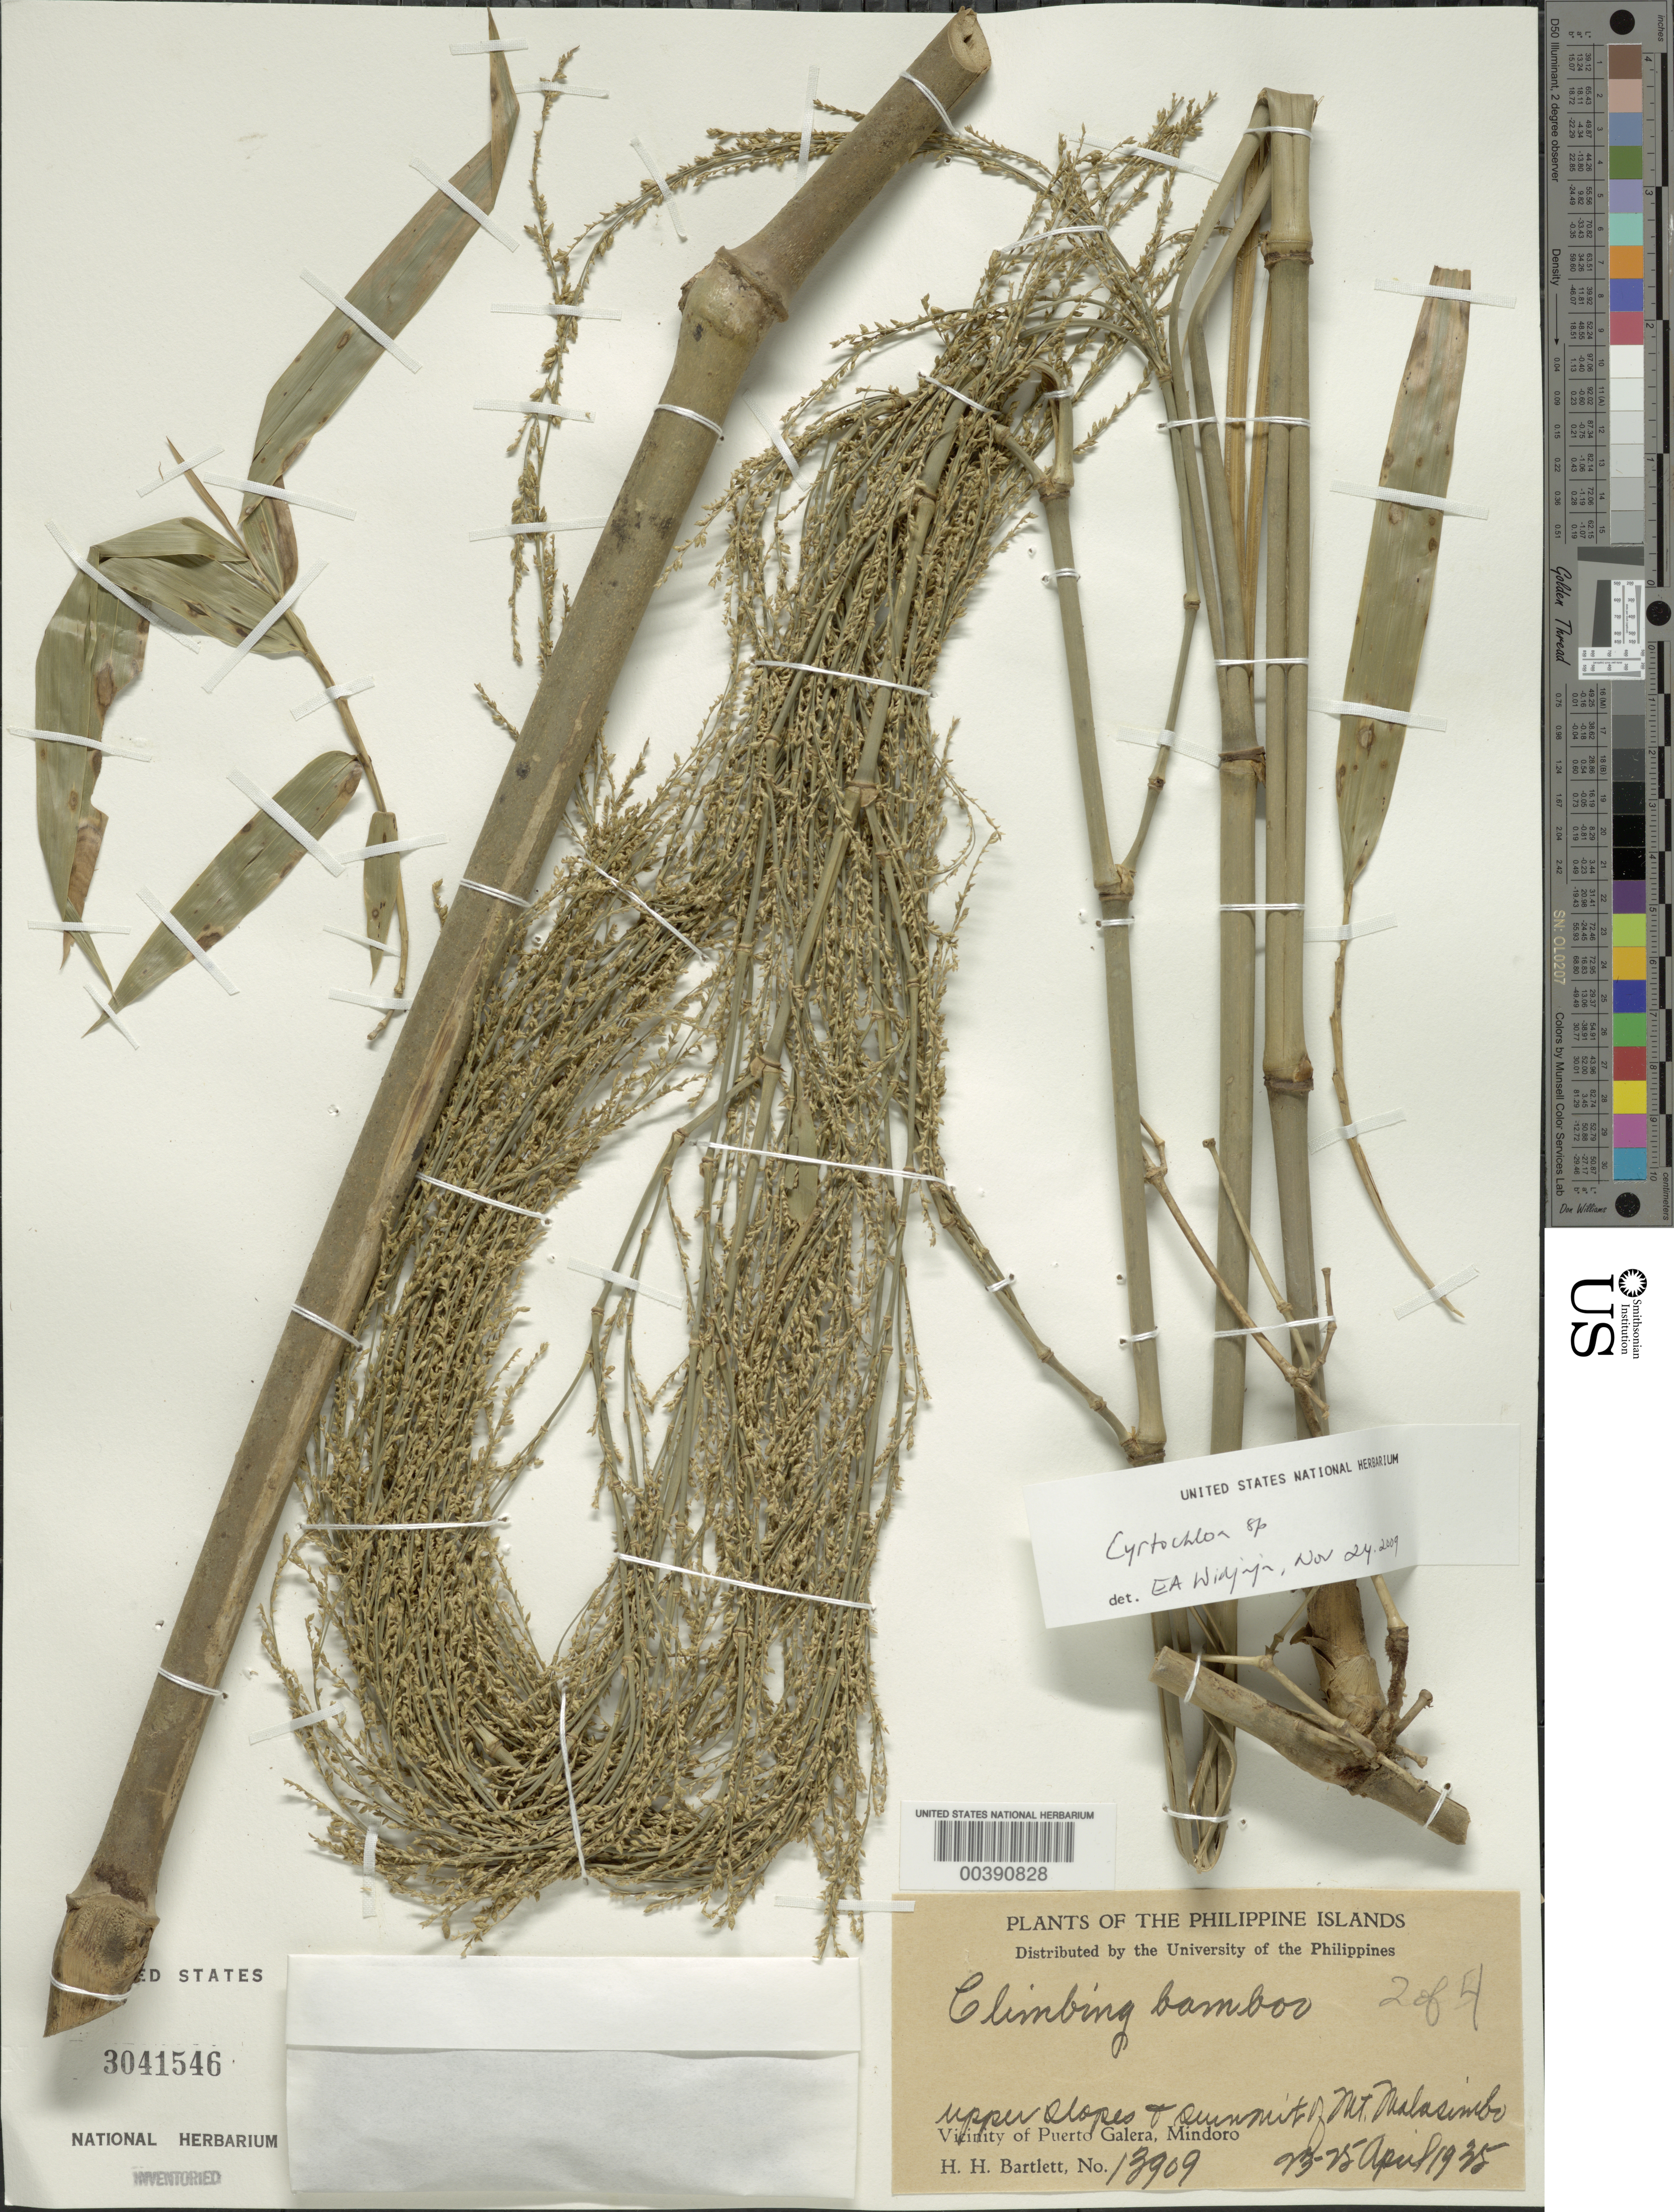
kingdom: Plantae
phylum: Tracheophyta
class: Liliopsida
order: Poales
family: Poaceae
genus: Cyrtochloa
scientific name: Cyrtochloa sp.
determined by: Widjaja, E. A.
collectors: H. H. Bartlett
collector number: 13909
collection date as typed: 23 Apr 1935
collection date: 1935-04-23/1935-04-25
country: Philippines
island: Mindoro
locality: Puerto Galera, Mt. Malasimbo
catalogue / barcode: US 3041546